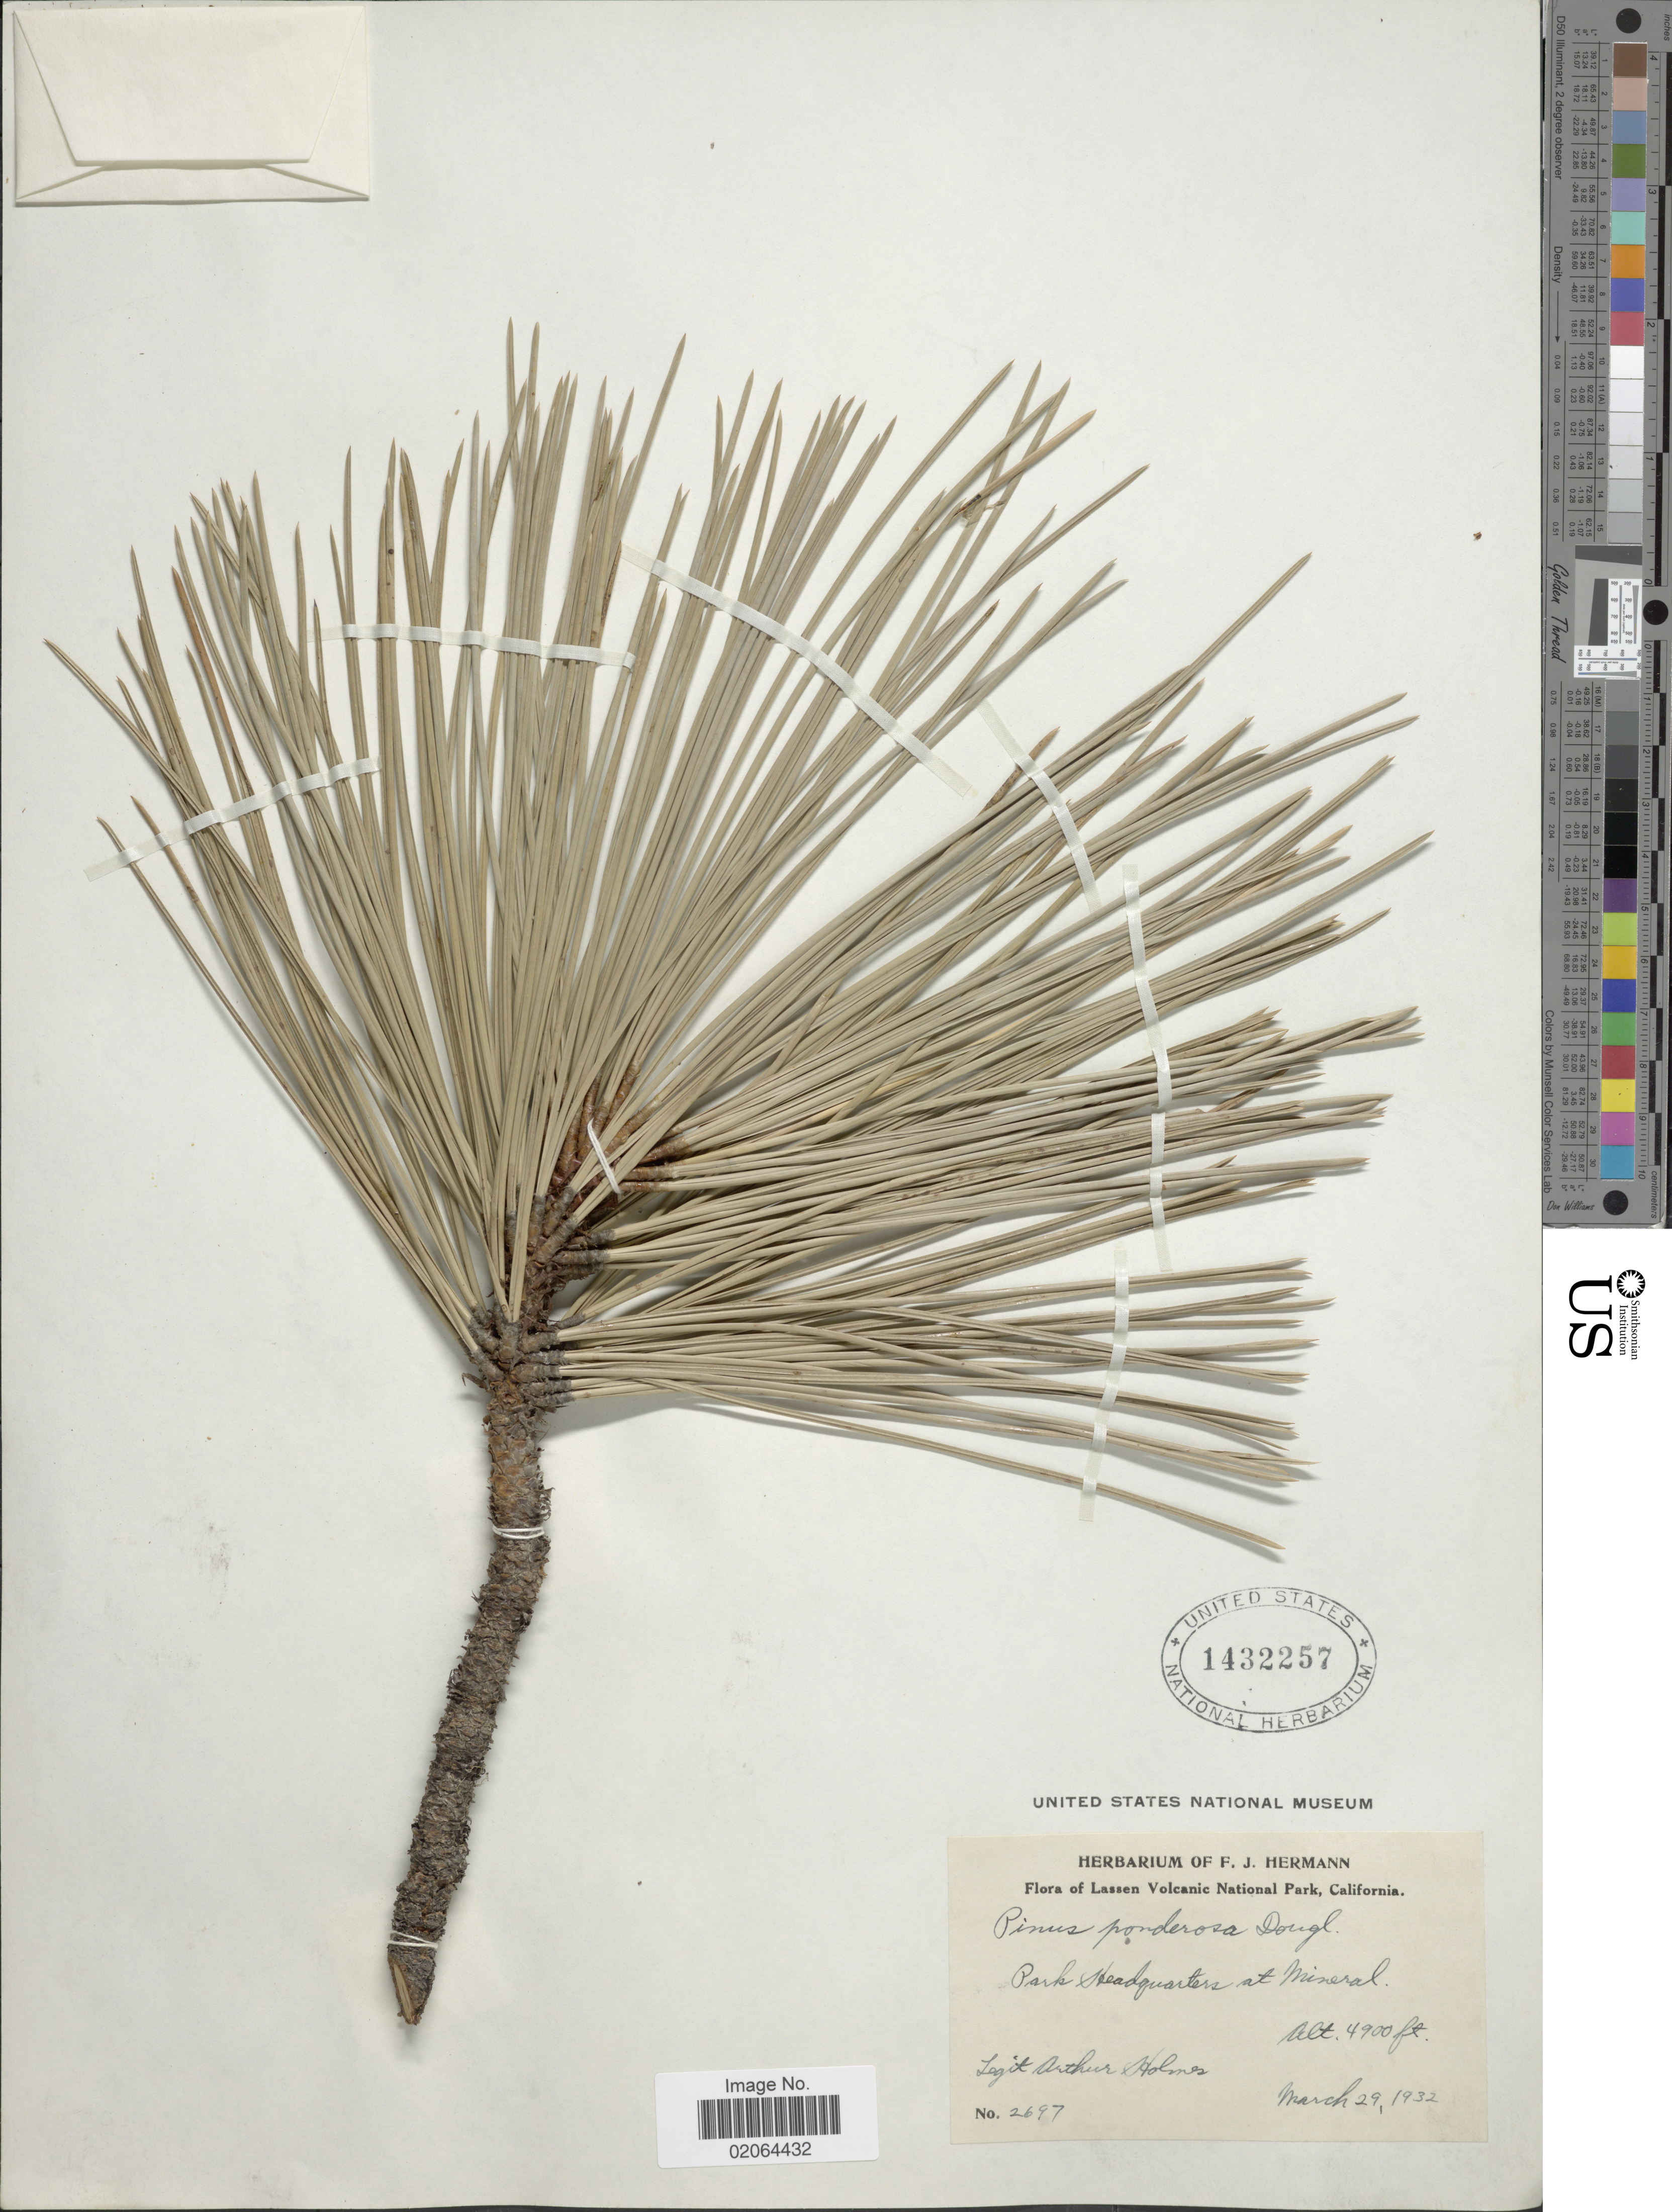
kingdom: Plantae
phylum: Tracheophyta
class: Pinopsida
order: Pinales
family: Pinaceae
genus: Pinus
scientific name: Pinus ponderosa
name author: Douglas ex C. Lawson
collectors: A. Holmes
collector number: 2697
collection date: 1932-03-29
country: United States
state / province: California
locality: Park Headwaters at Mineral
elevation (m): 1494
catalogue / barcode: US 1432257